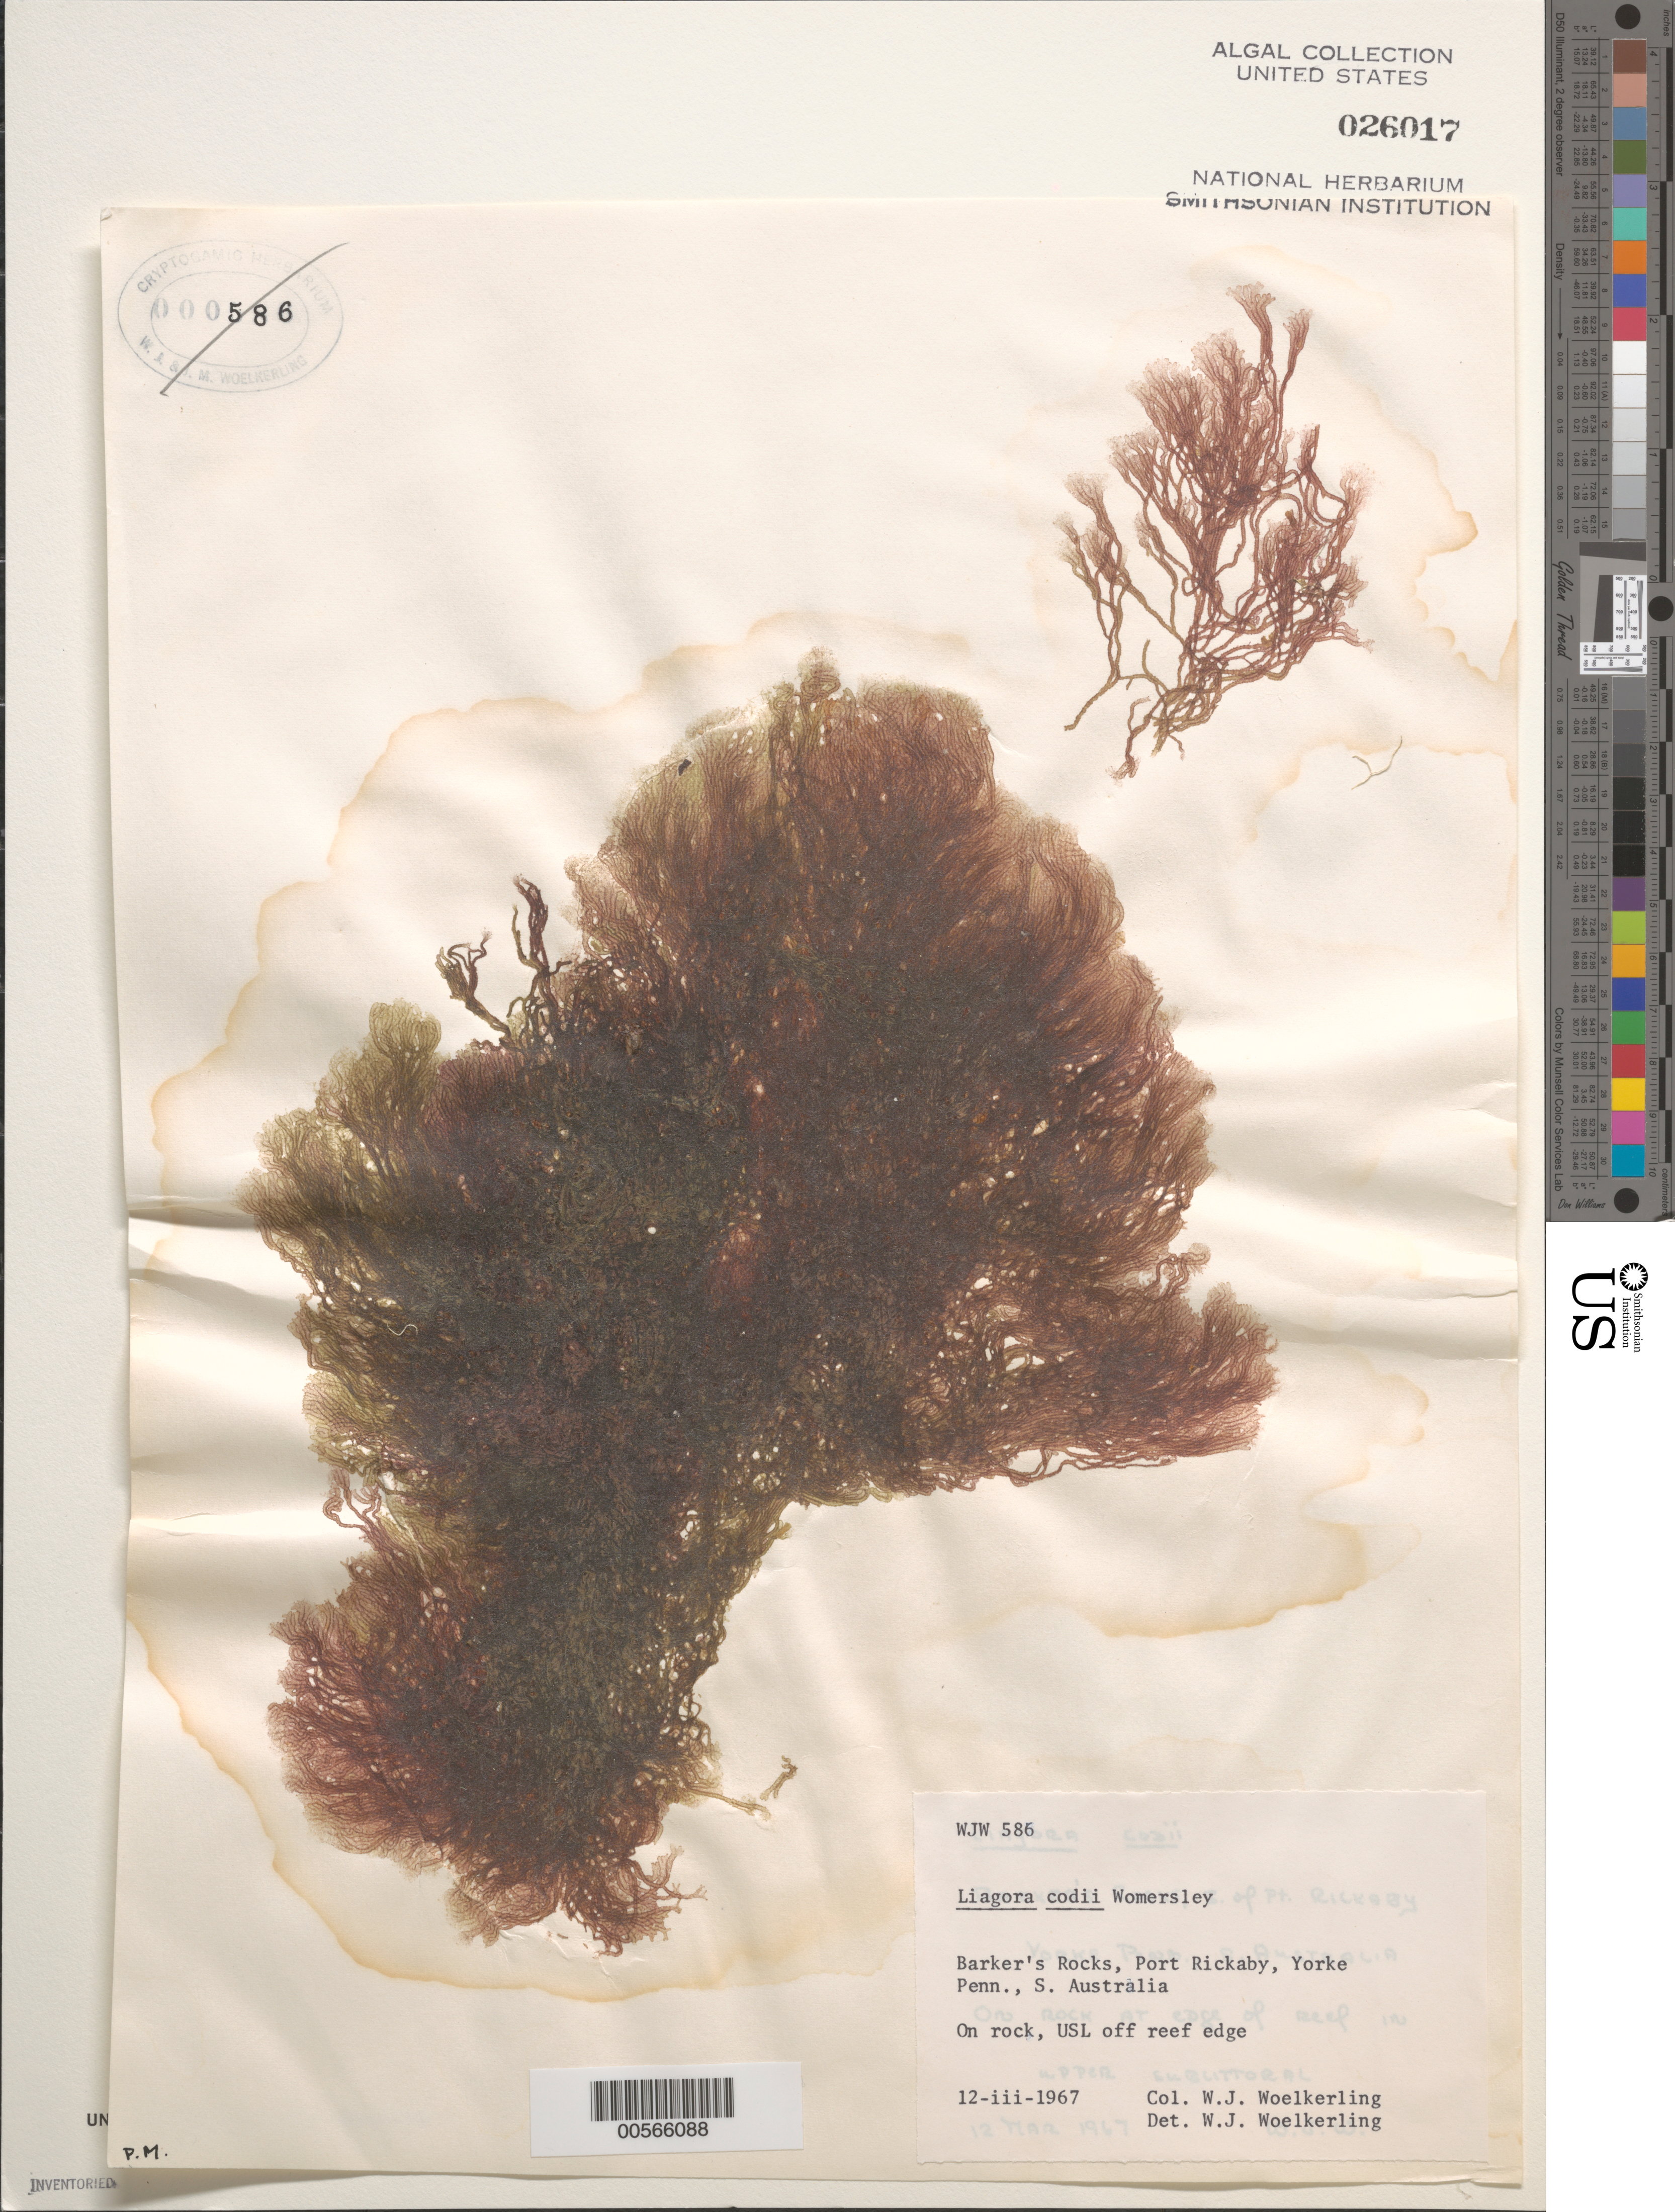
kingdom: Plantae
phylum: Rhodophyta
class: Florideophyceae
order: Nemaliales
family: Liagoraceae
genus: Liagora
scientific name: Liagora codii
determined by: Woelkerling, W. J.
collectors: W. Woelkerling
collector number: WJW 586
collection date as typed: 12 Mar 1967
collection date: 1967-03-12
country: Australia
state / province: South Australia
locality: Barker's Rocks, Port Rickaby, Yorke Peninsula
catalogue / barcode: US 26017